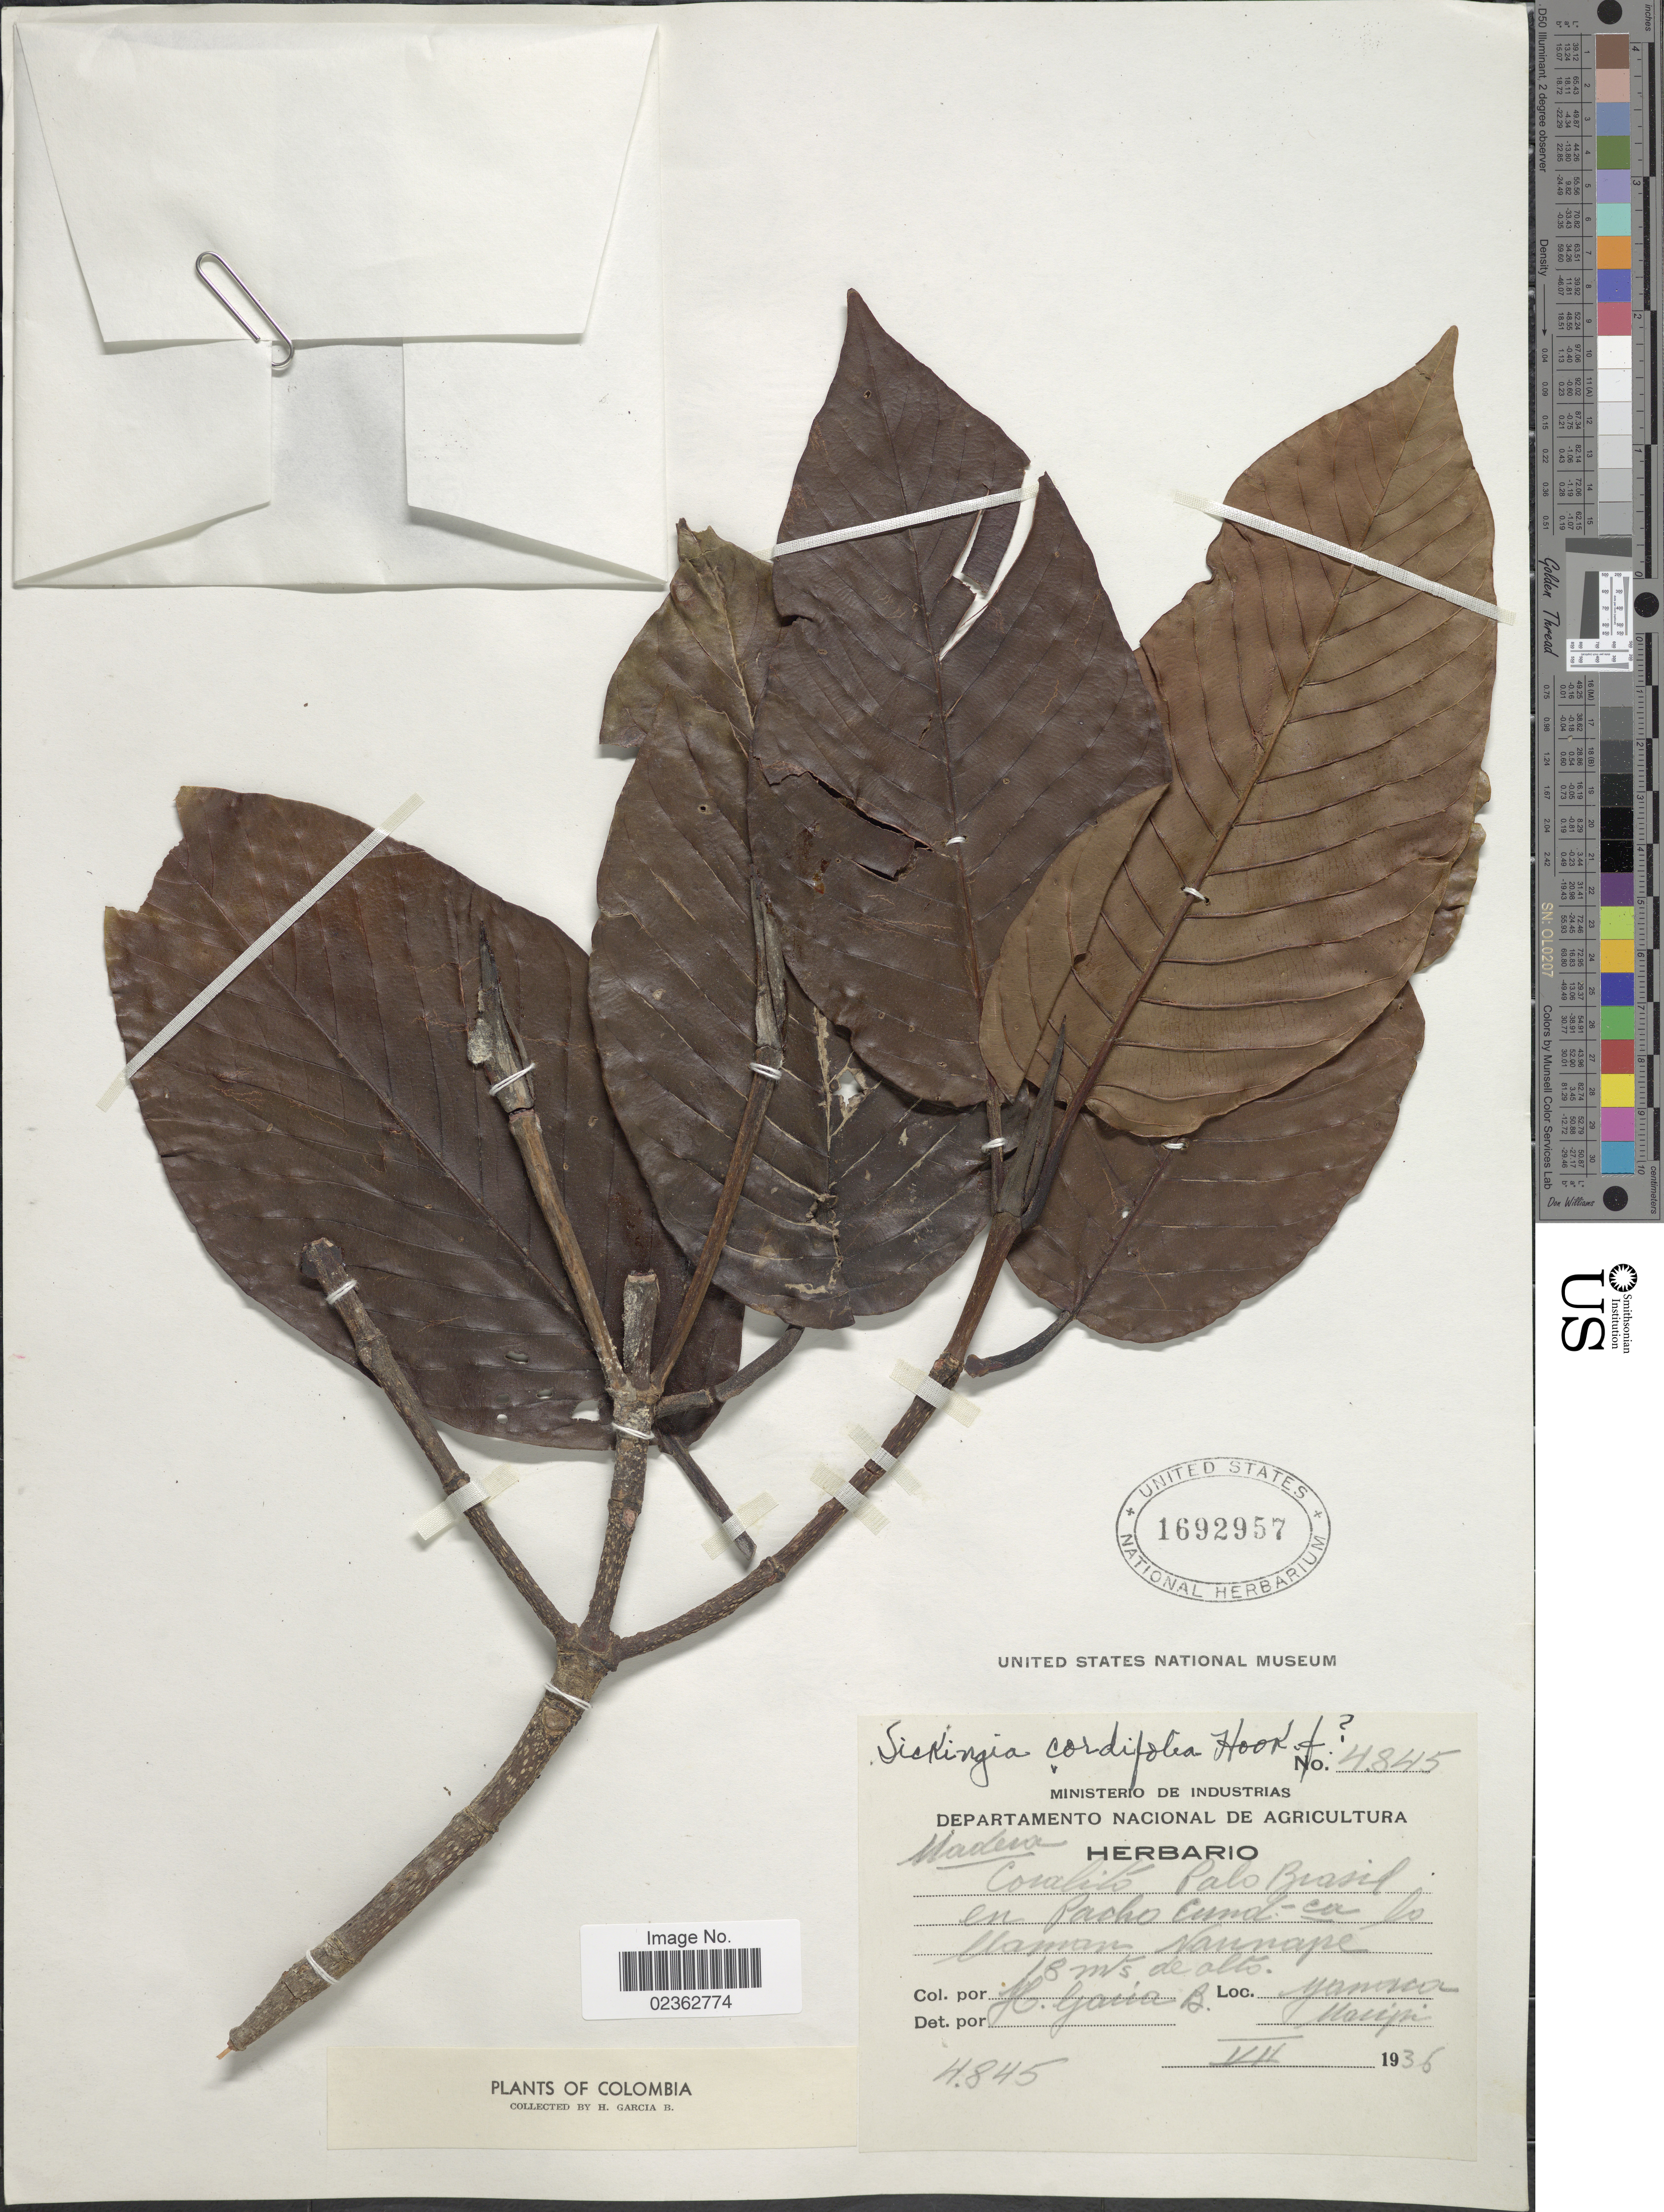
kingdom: Plantae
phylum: Tracheophyta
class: Magnoliopsida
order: Gentianales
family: Rubiaceae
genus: Simira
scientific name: Simira cordifolia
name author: (Hook. f.) Steyerm.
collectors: H. García Barriga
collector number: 4845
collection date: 1936-07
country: Colombia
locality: En Pacho Cund-ca. lo llamman Nuanape, 18 mts. de alto, Yanaca Maripi [interpreted]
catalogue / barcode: US 1692957